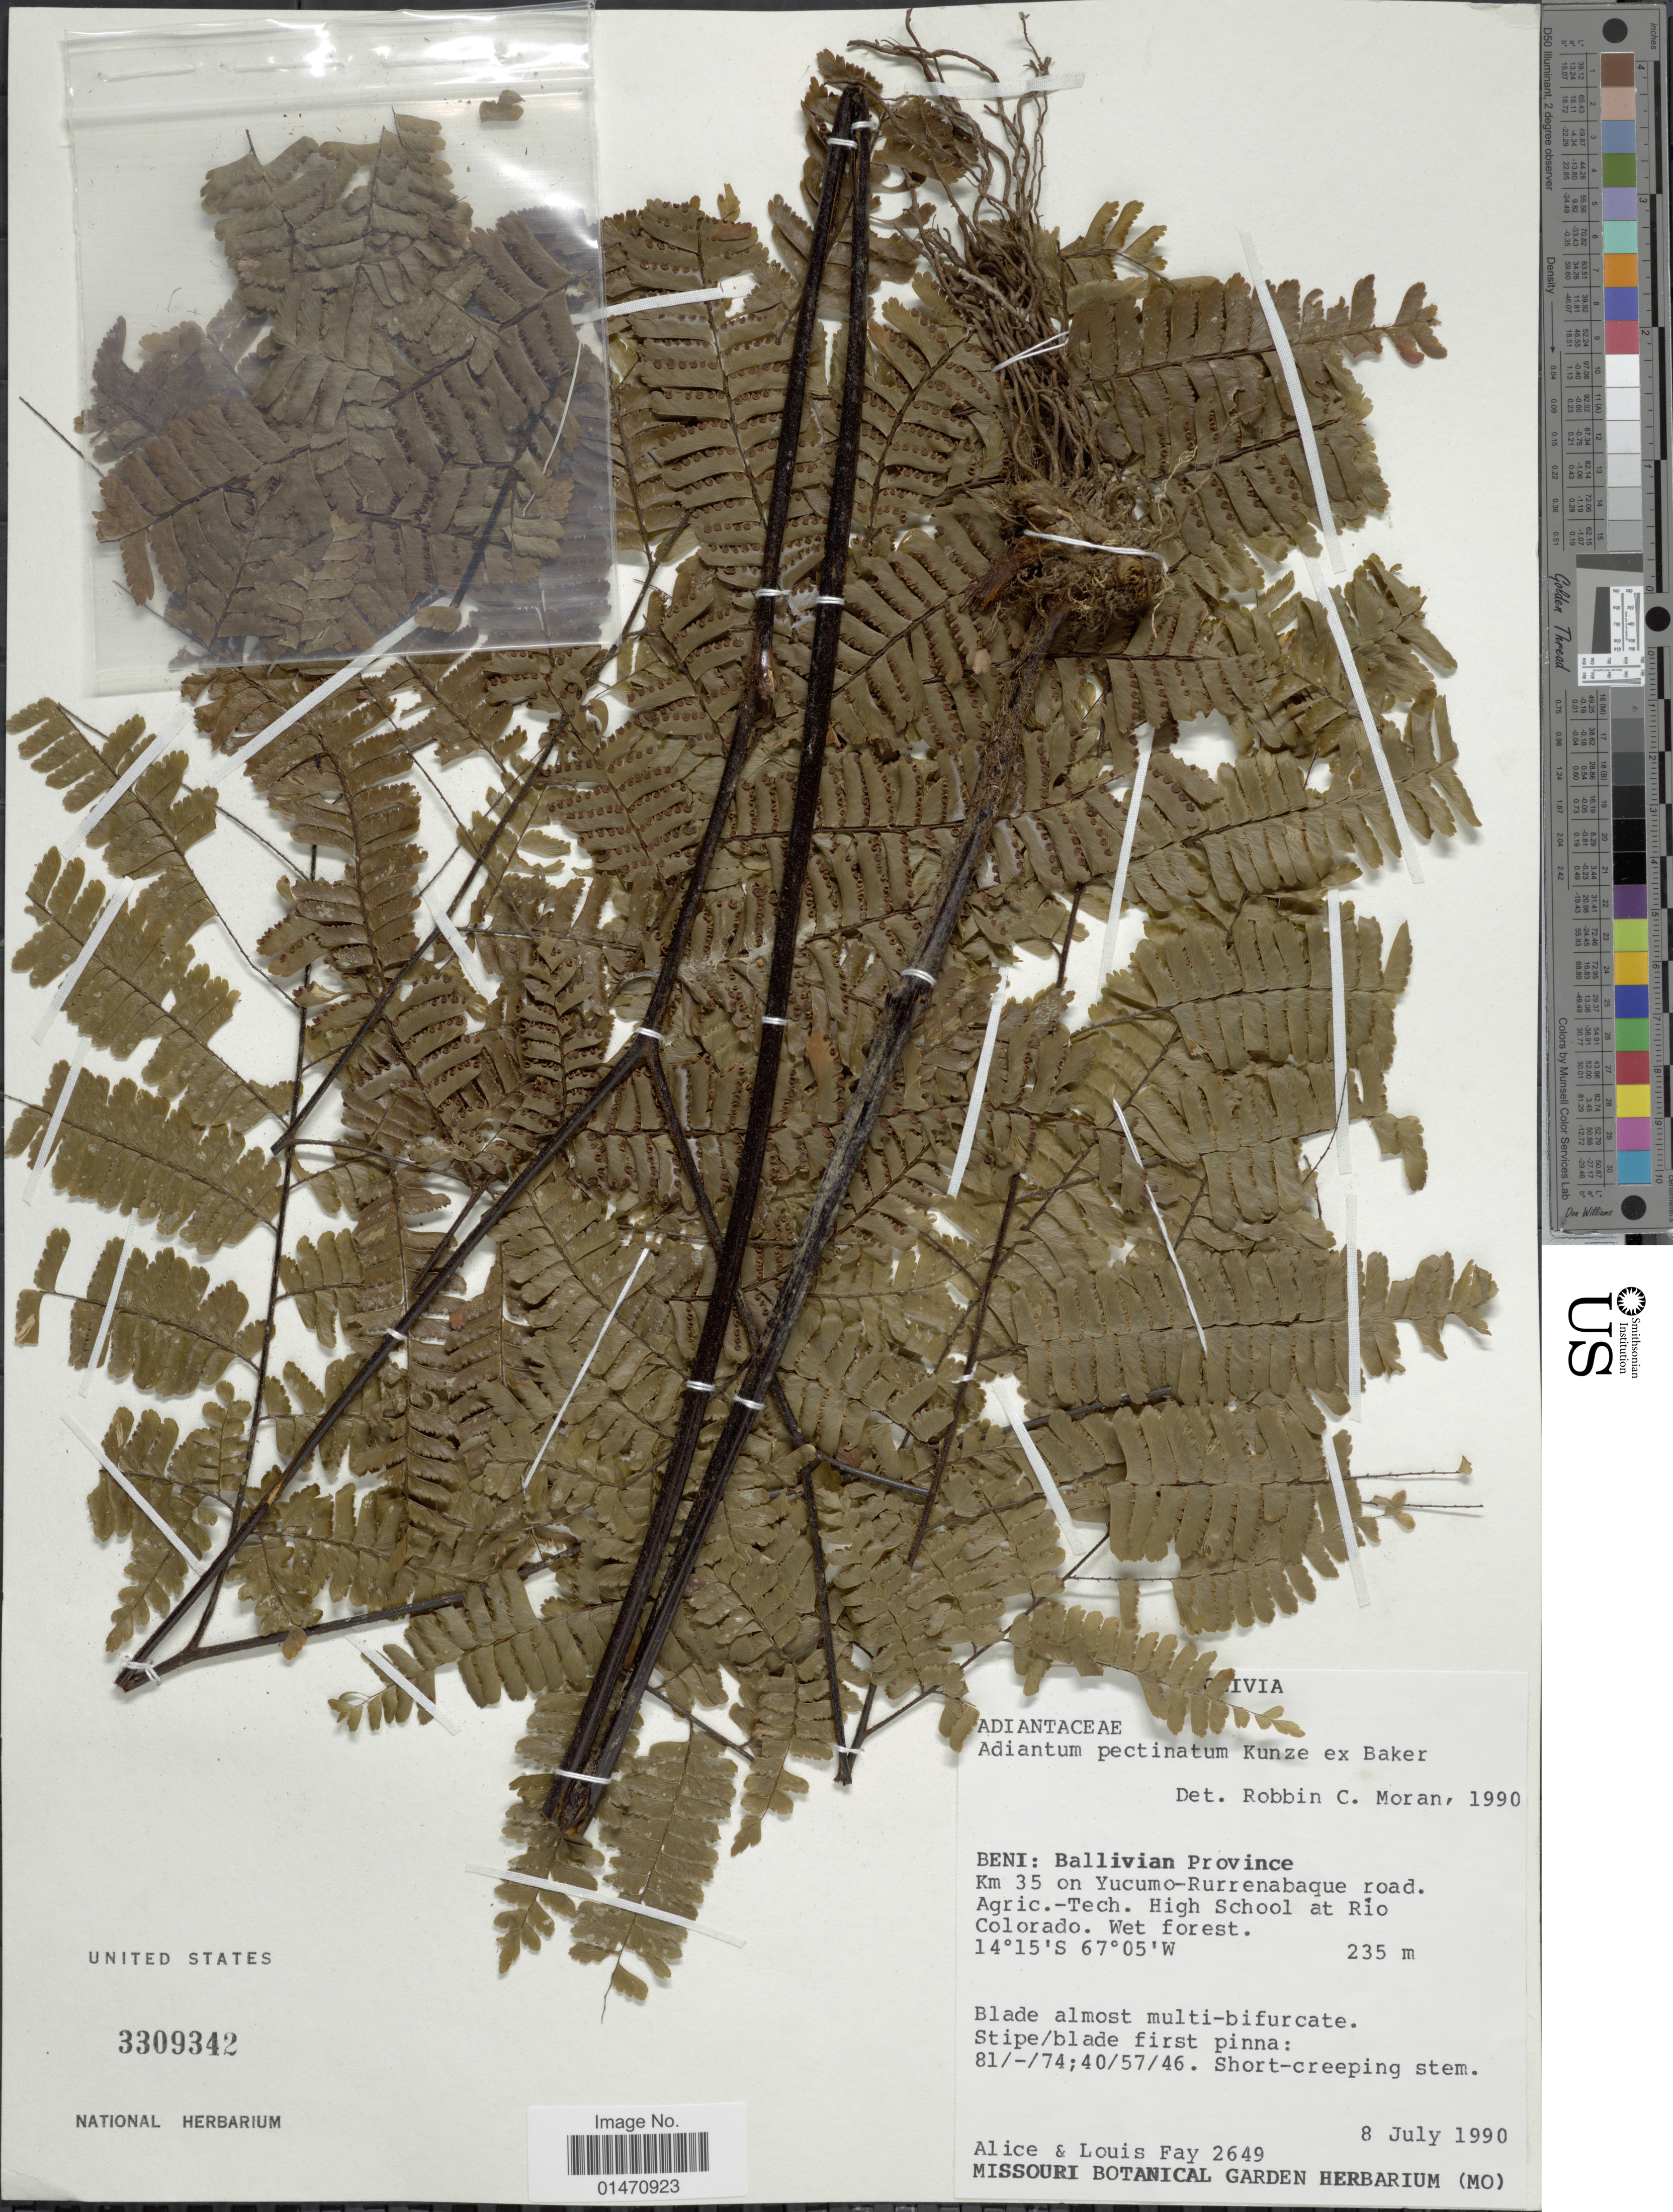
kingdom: Plantae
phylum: Tracheophyta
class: Polypodiopsida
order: Polypodiales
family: Pteridaceae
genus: Adiantum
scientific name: Adiantum pectinatum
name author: Kunze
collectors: A. Fay & L. Fay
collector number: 2649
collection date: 1990-07-08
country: Bolivia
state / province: Beni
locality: Beni: Ballivian Province, km 35 on Yucumo-Rurrenabaque road, Agric.-Tech. High school at Rio Colorado wet forest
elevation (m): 235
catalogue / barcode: US 3309342